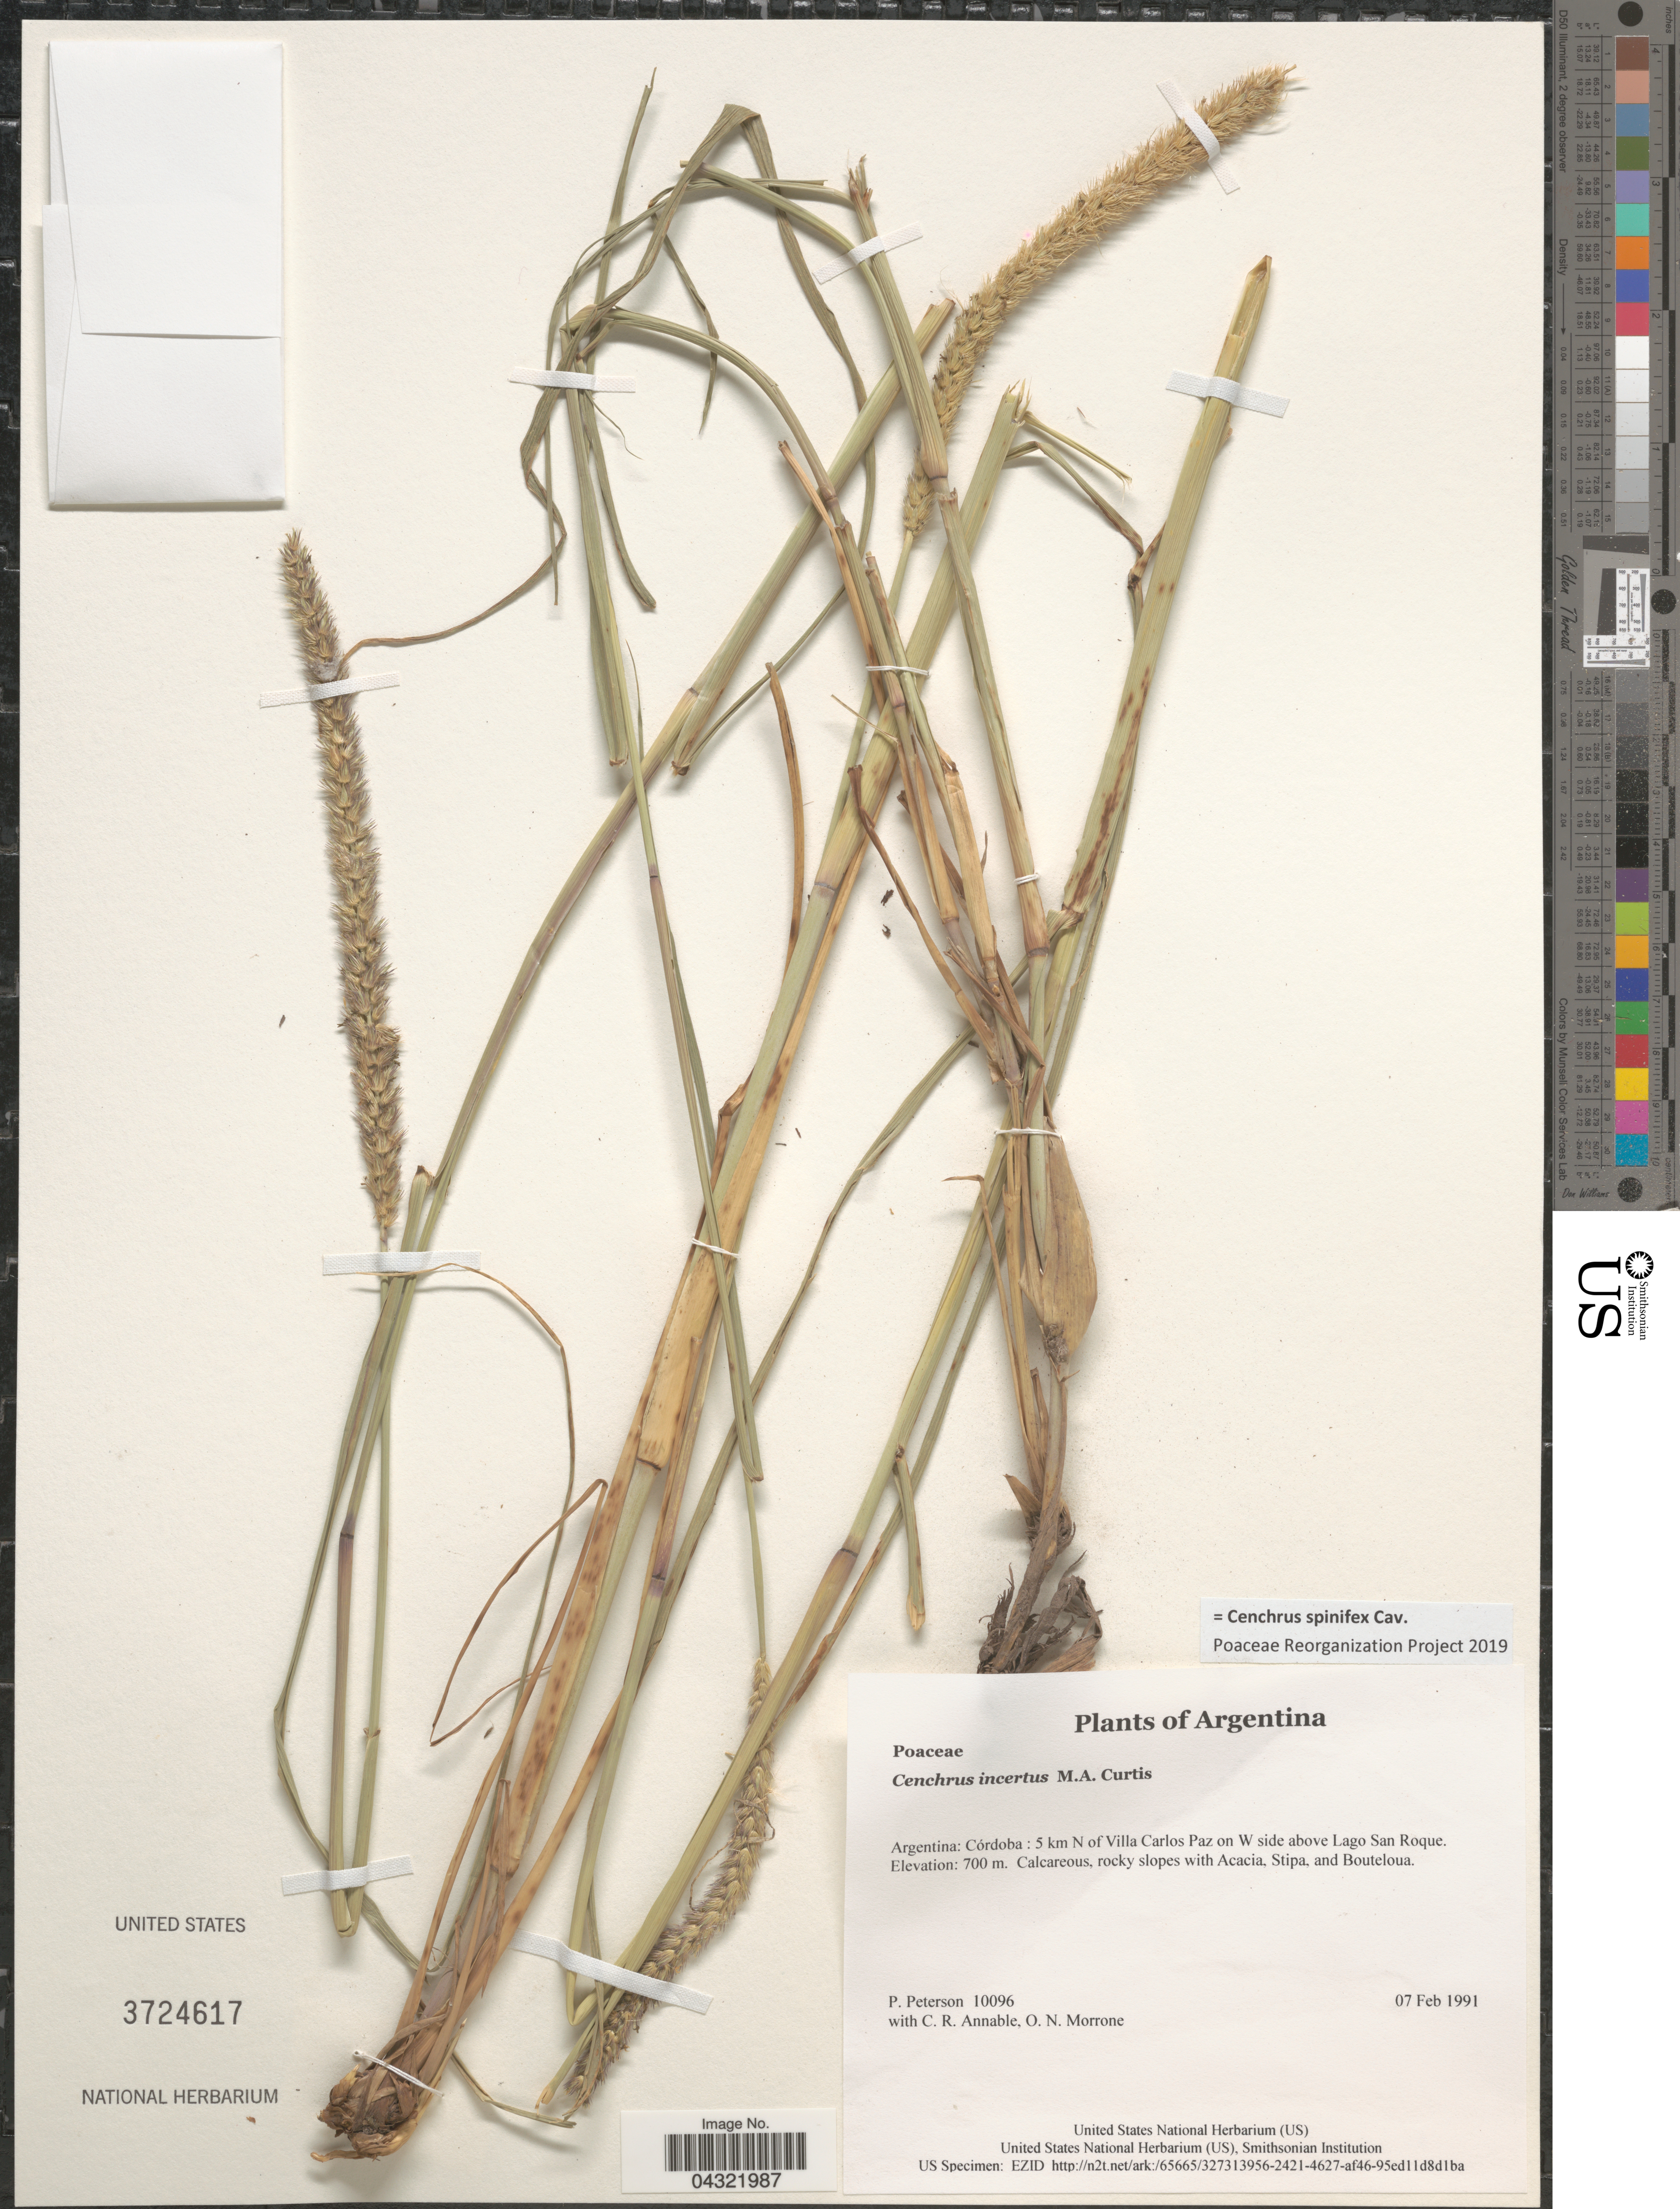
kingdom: Plantae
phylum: Tracheophyta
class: Liliopsida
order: Poales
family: Poaceae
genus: Cenchrus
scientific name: Cenchrus spinifex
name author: Cav.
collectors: P. Peterson, C. R. Annable & O. N. Morrone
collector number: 10096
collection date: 1991-02-07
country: Argentina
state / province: Cordoba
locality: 5 km N of Villa Carlos Paz on W side above Lago San Roque.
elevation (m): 700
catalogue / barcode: US 3724617